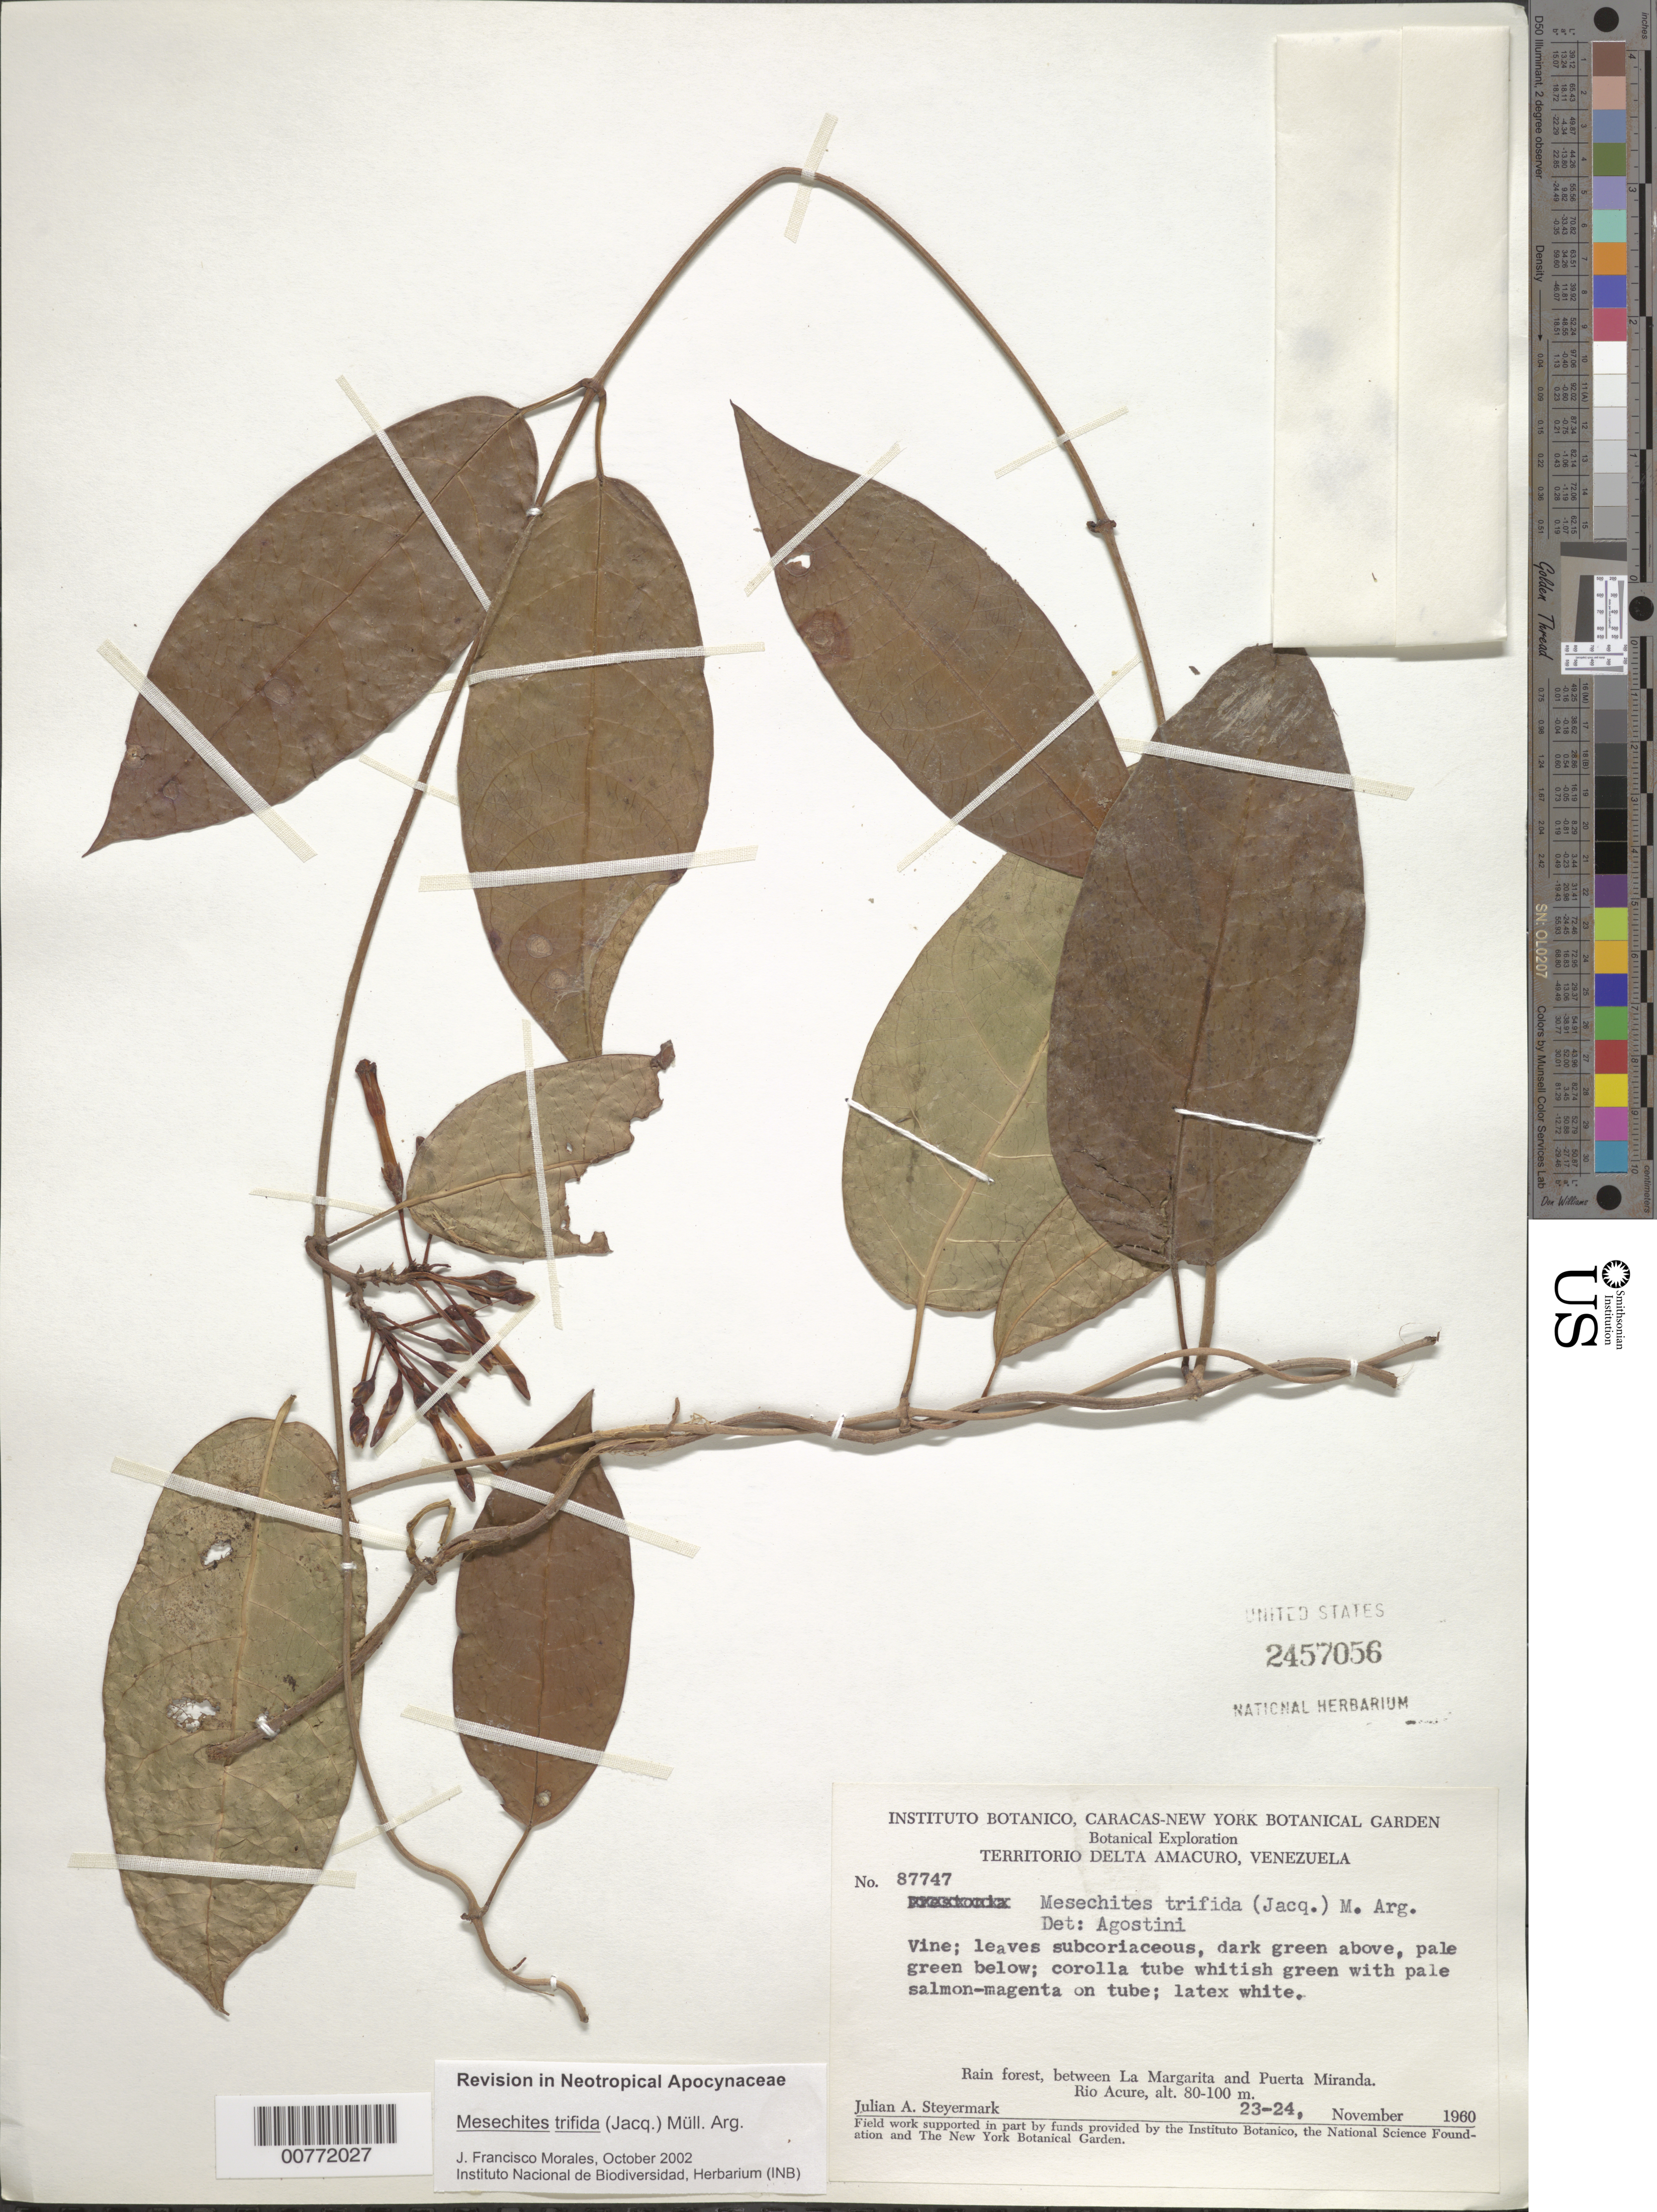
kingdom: Plantae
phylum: Tracheophyta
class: Magnoliopsida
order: Gentianales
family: Apocynaceae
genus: Mesechites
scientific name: Mesechites trifidus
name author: (Jacq.) Müll. Arg.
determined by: Morales, J. F.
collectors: J. Steyermark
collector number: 87747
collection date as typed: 23-Nov-60 to 24-Nov-60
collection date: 1960-11-23/1960-11-24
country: Venezuela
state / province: Delta Amacuro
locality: Río Acure, between La Margarita and Puerto Miranda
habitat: Rain forest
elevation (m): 80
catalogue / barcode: US 2457056